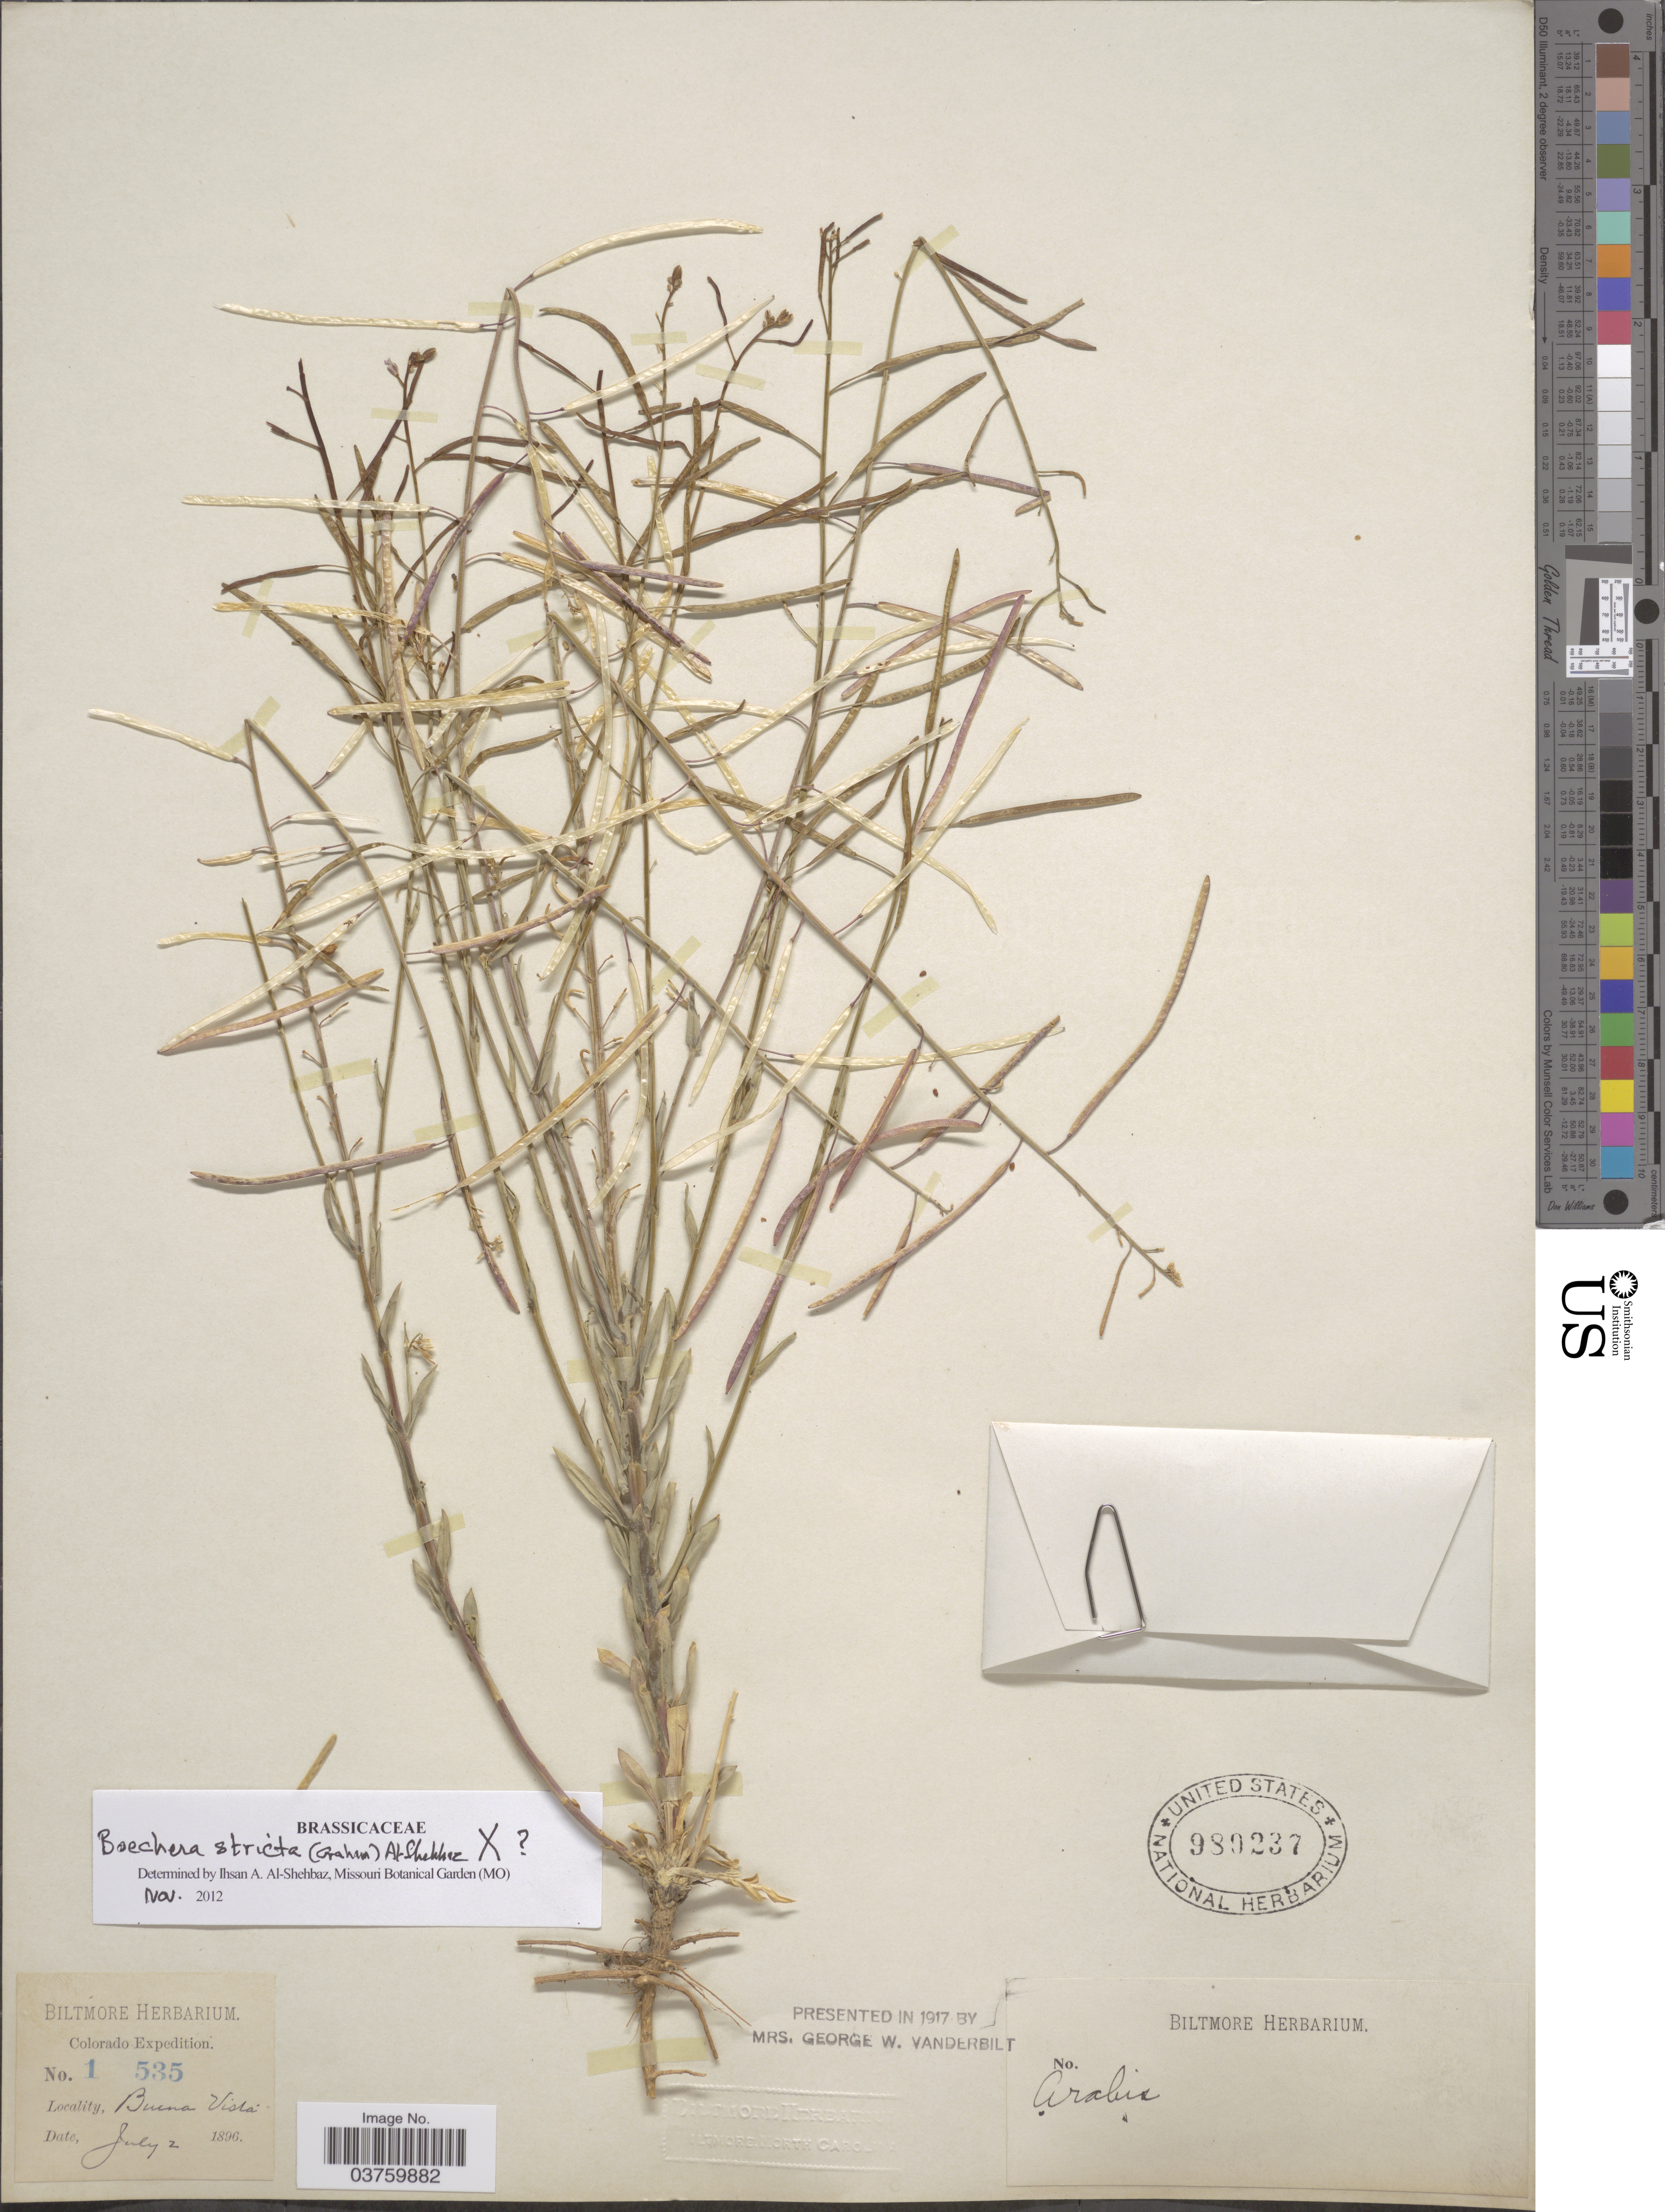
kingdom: Plantae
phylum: Tracheophyta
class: Magnoliopsida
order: Brassicales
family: Brassicaceae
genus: Boechera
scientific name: Boechera stricta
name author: (Graham) Al-Shehbaz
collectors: ex herb. Biltmore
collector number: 1535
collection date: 1896-07-02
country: United States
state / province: Colorado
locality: Buena Vista.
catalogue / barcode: US 980237